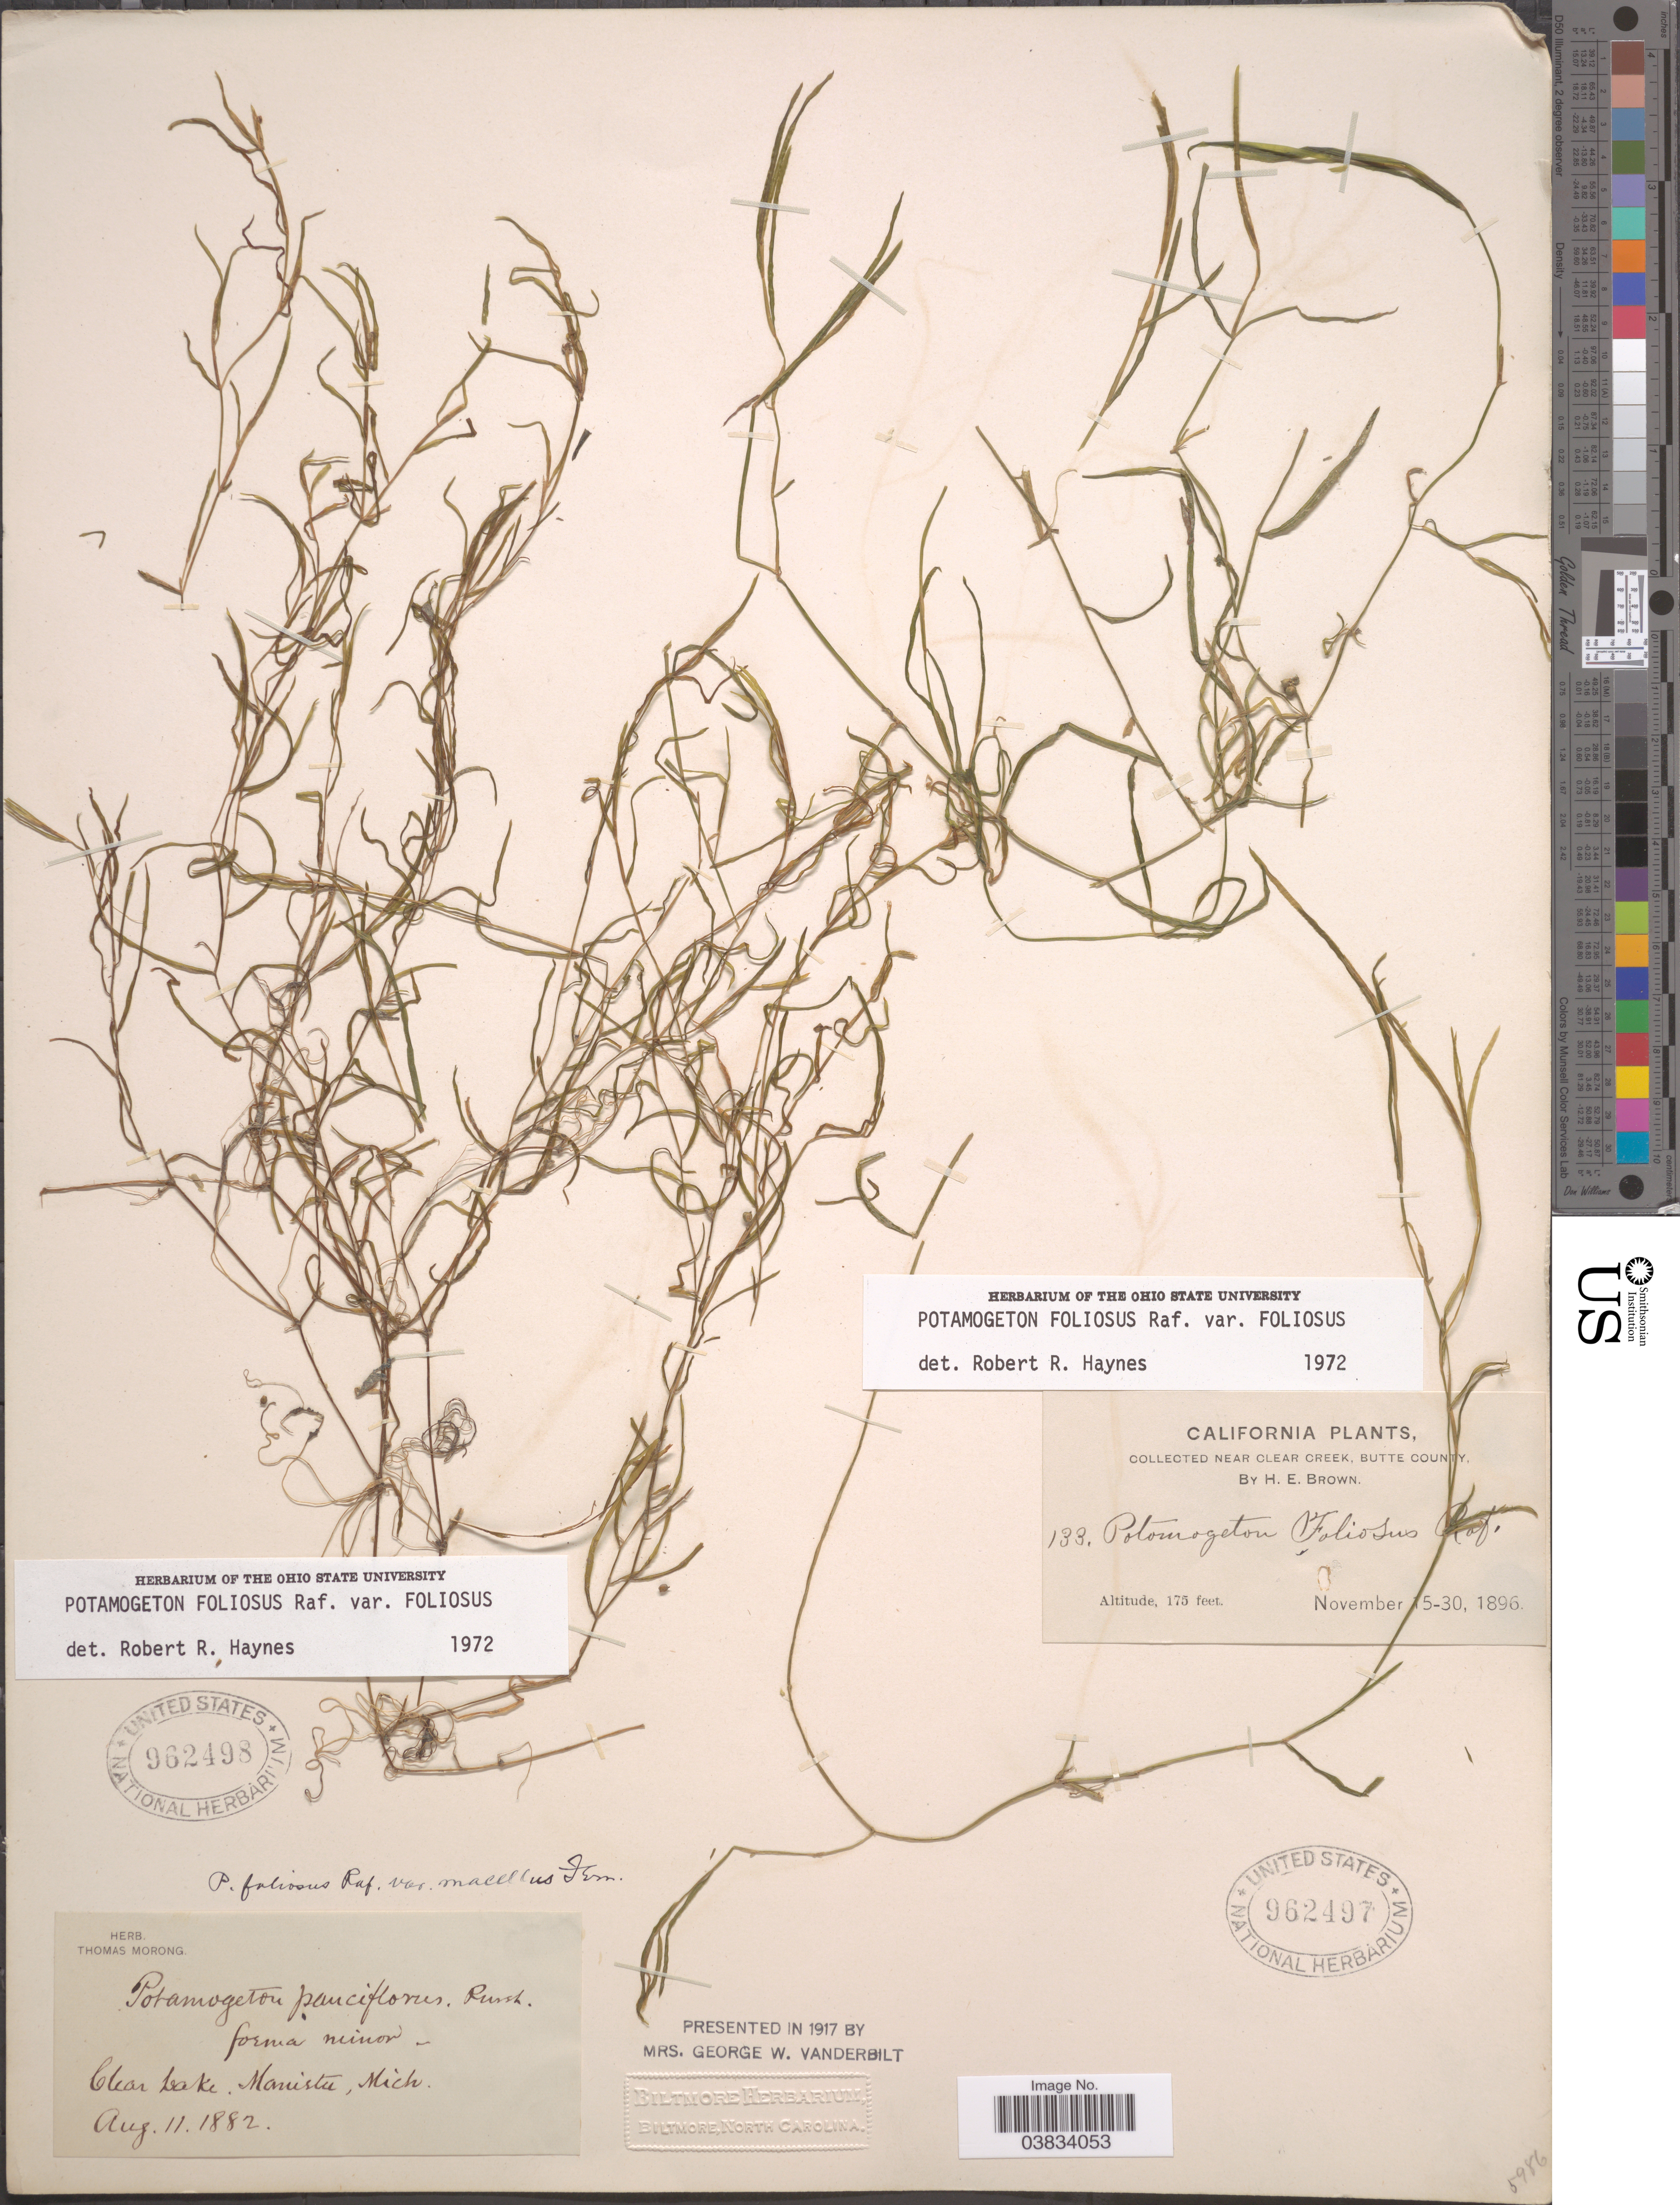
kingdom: Plantae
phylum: Tracheophyta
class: Liliopsida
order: Alismatales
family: Potamogetonaceae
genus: Potamogeton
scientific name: Potamogeton foliosus var. foliosus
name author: Raf.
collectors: H. E. Brown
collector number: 133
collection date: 1896-11-15/1896-11-30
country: United States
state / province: California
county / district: Butte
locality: Near Clear Creek, Butte County.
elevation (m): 53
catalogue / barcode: US 962497-2